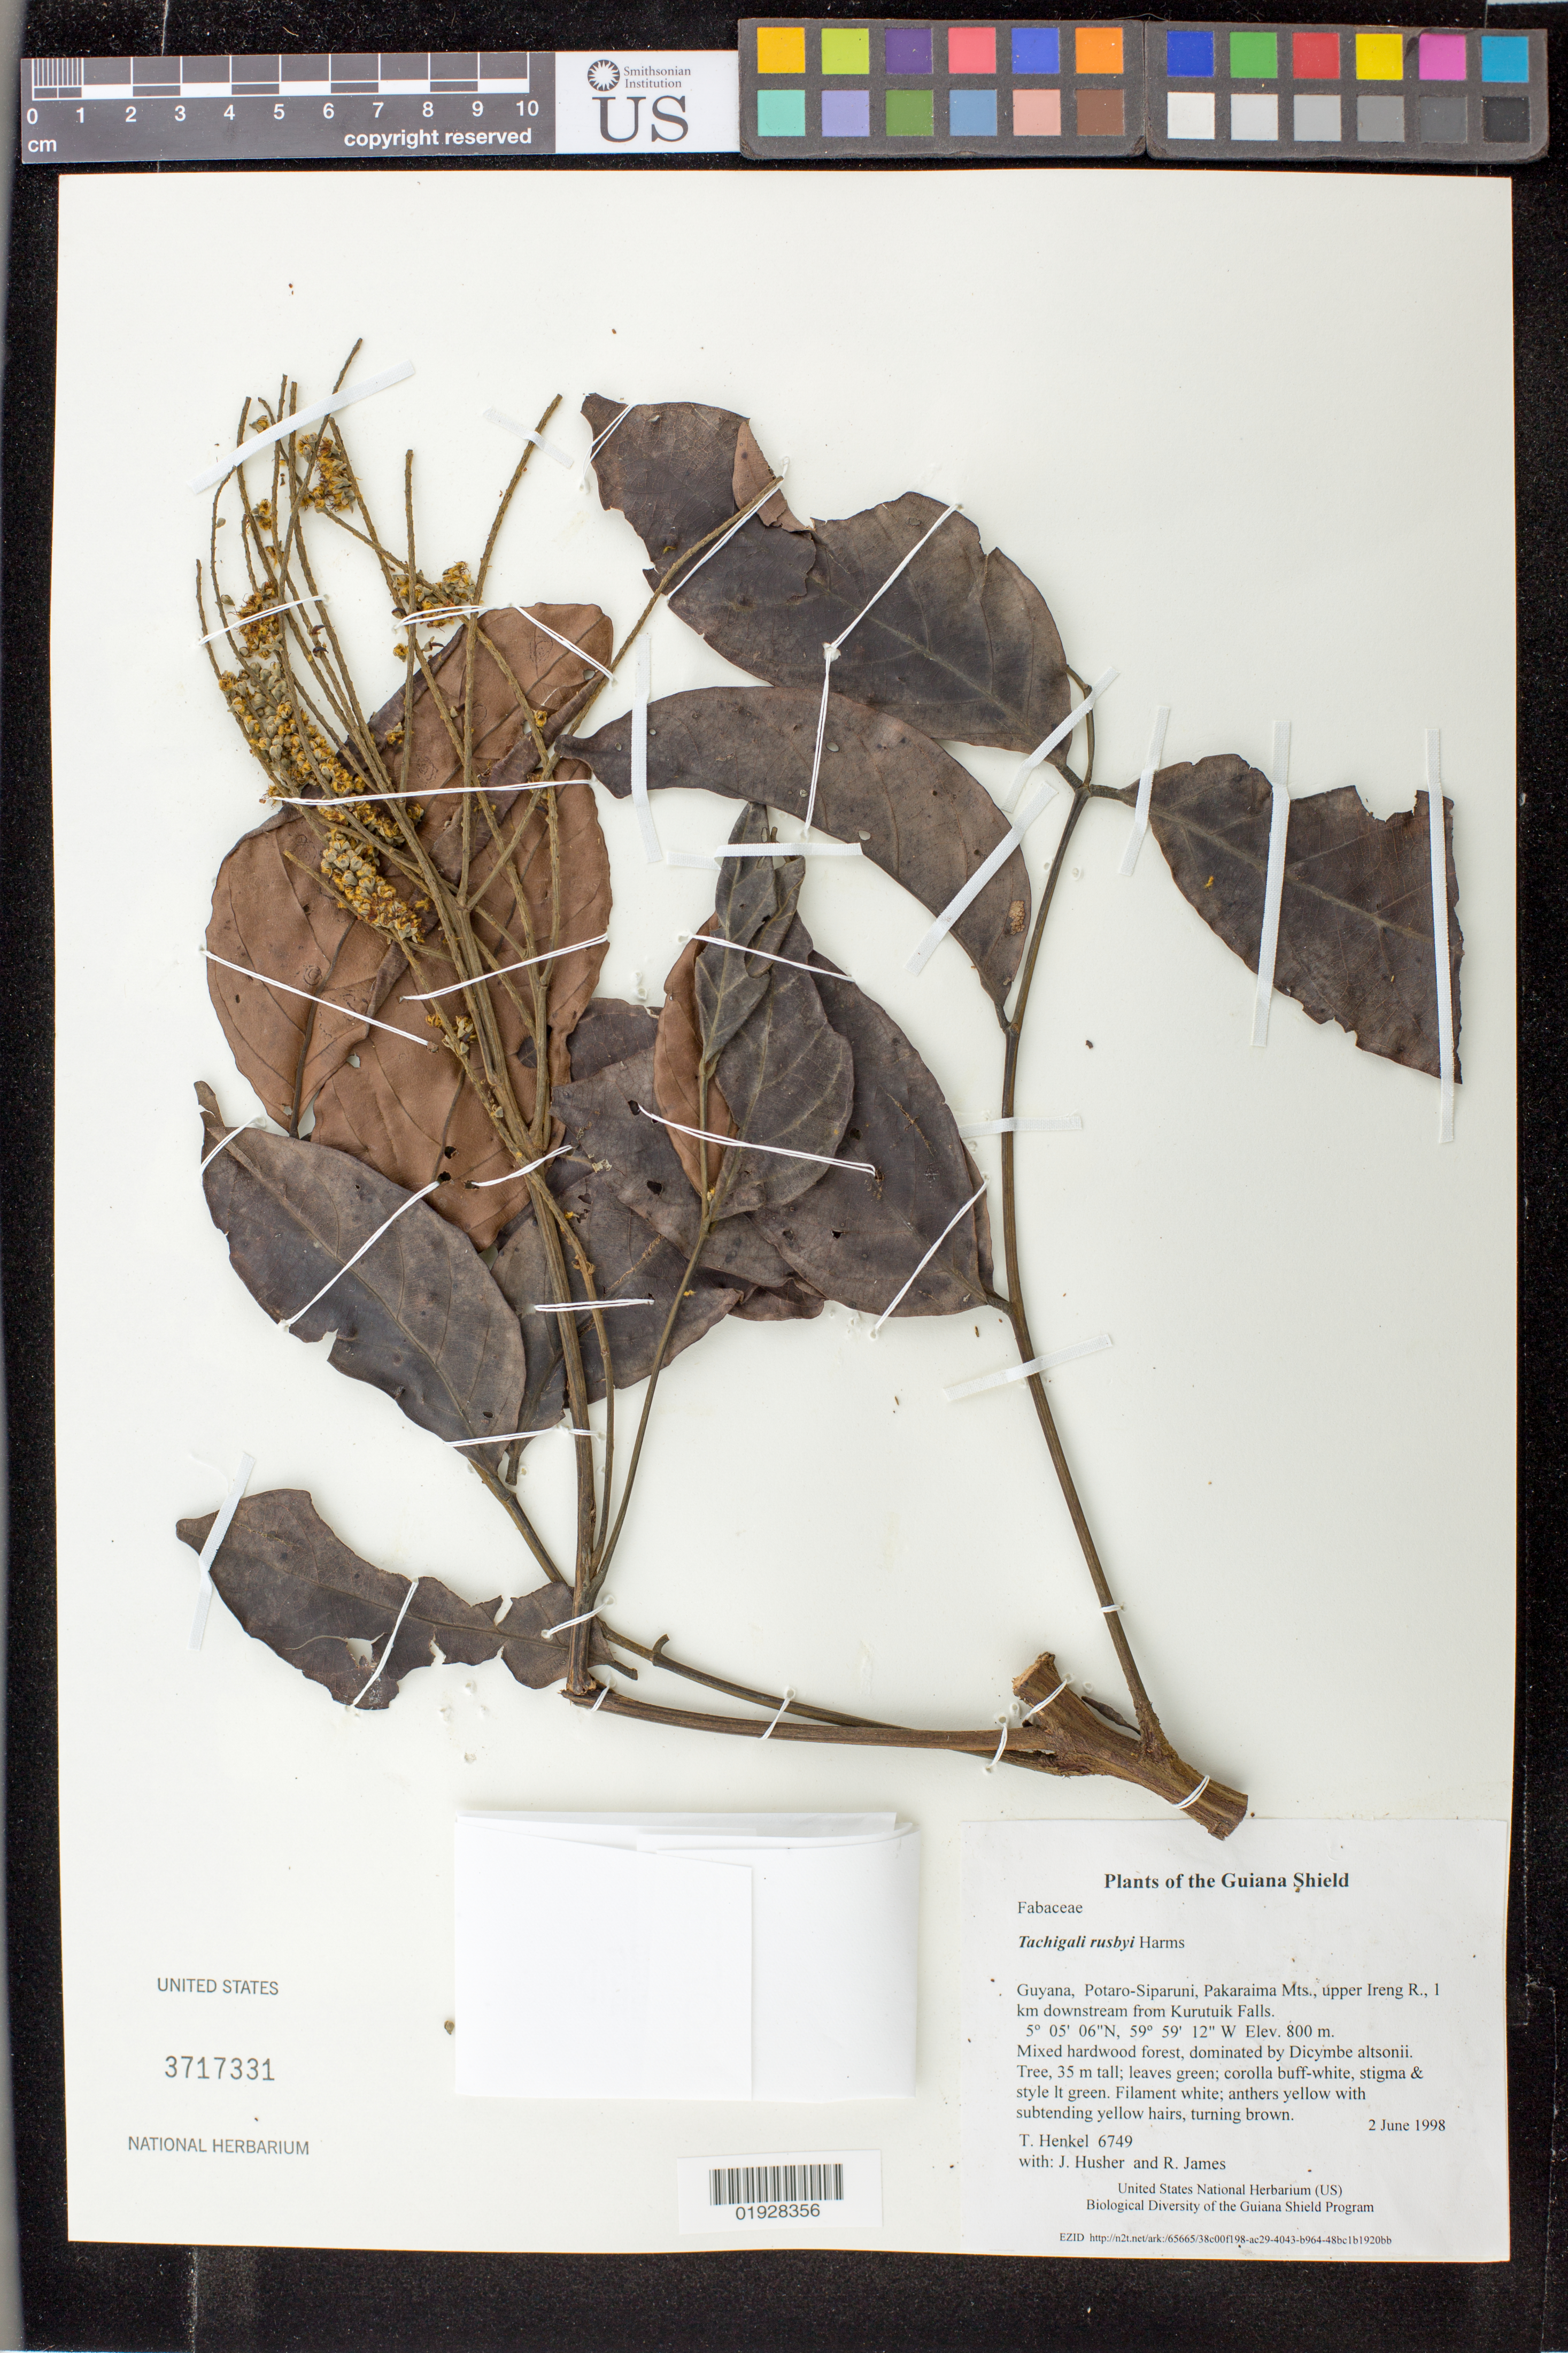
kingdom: Plantae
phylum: Tracheophyta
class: Magnoliopsida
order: Fabales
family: Fabaceae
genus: Tachigali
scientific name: Tachigali rusbyi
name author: Harms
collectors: T. Henkel, J. Husher & R. James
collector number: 6749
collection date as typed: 2 June 1998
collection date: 1998-06-02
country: Guyana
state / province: Potaro-Siparuni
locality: Pakaraima Mts., upper Ireng R., 1 km downstream from Kurutuik Falls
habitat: Mixed hardwood forest, dominated by Dicymbe altsonii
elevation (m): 800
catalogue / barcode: US 3717331